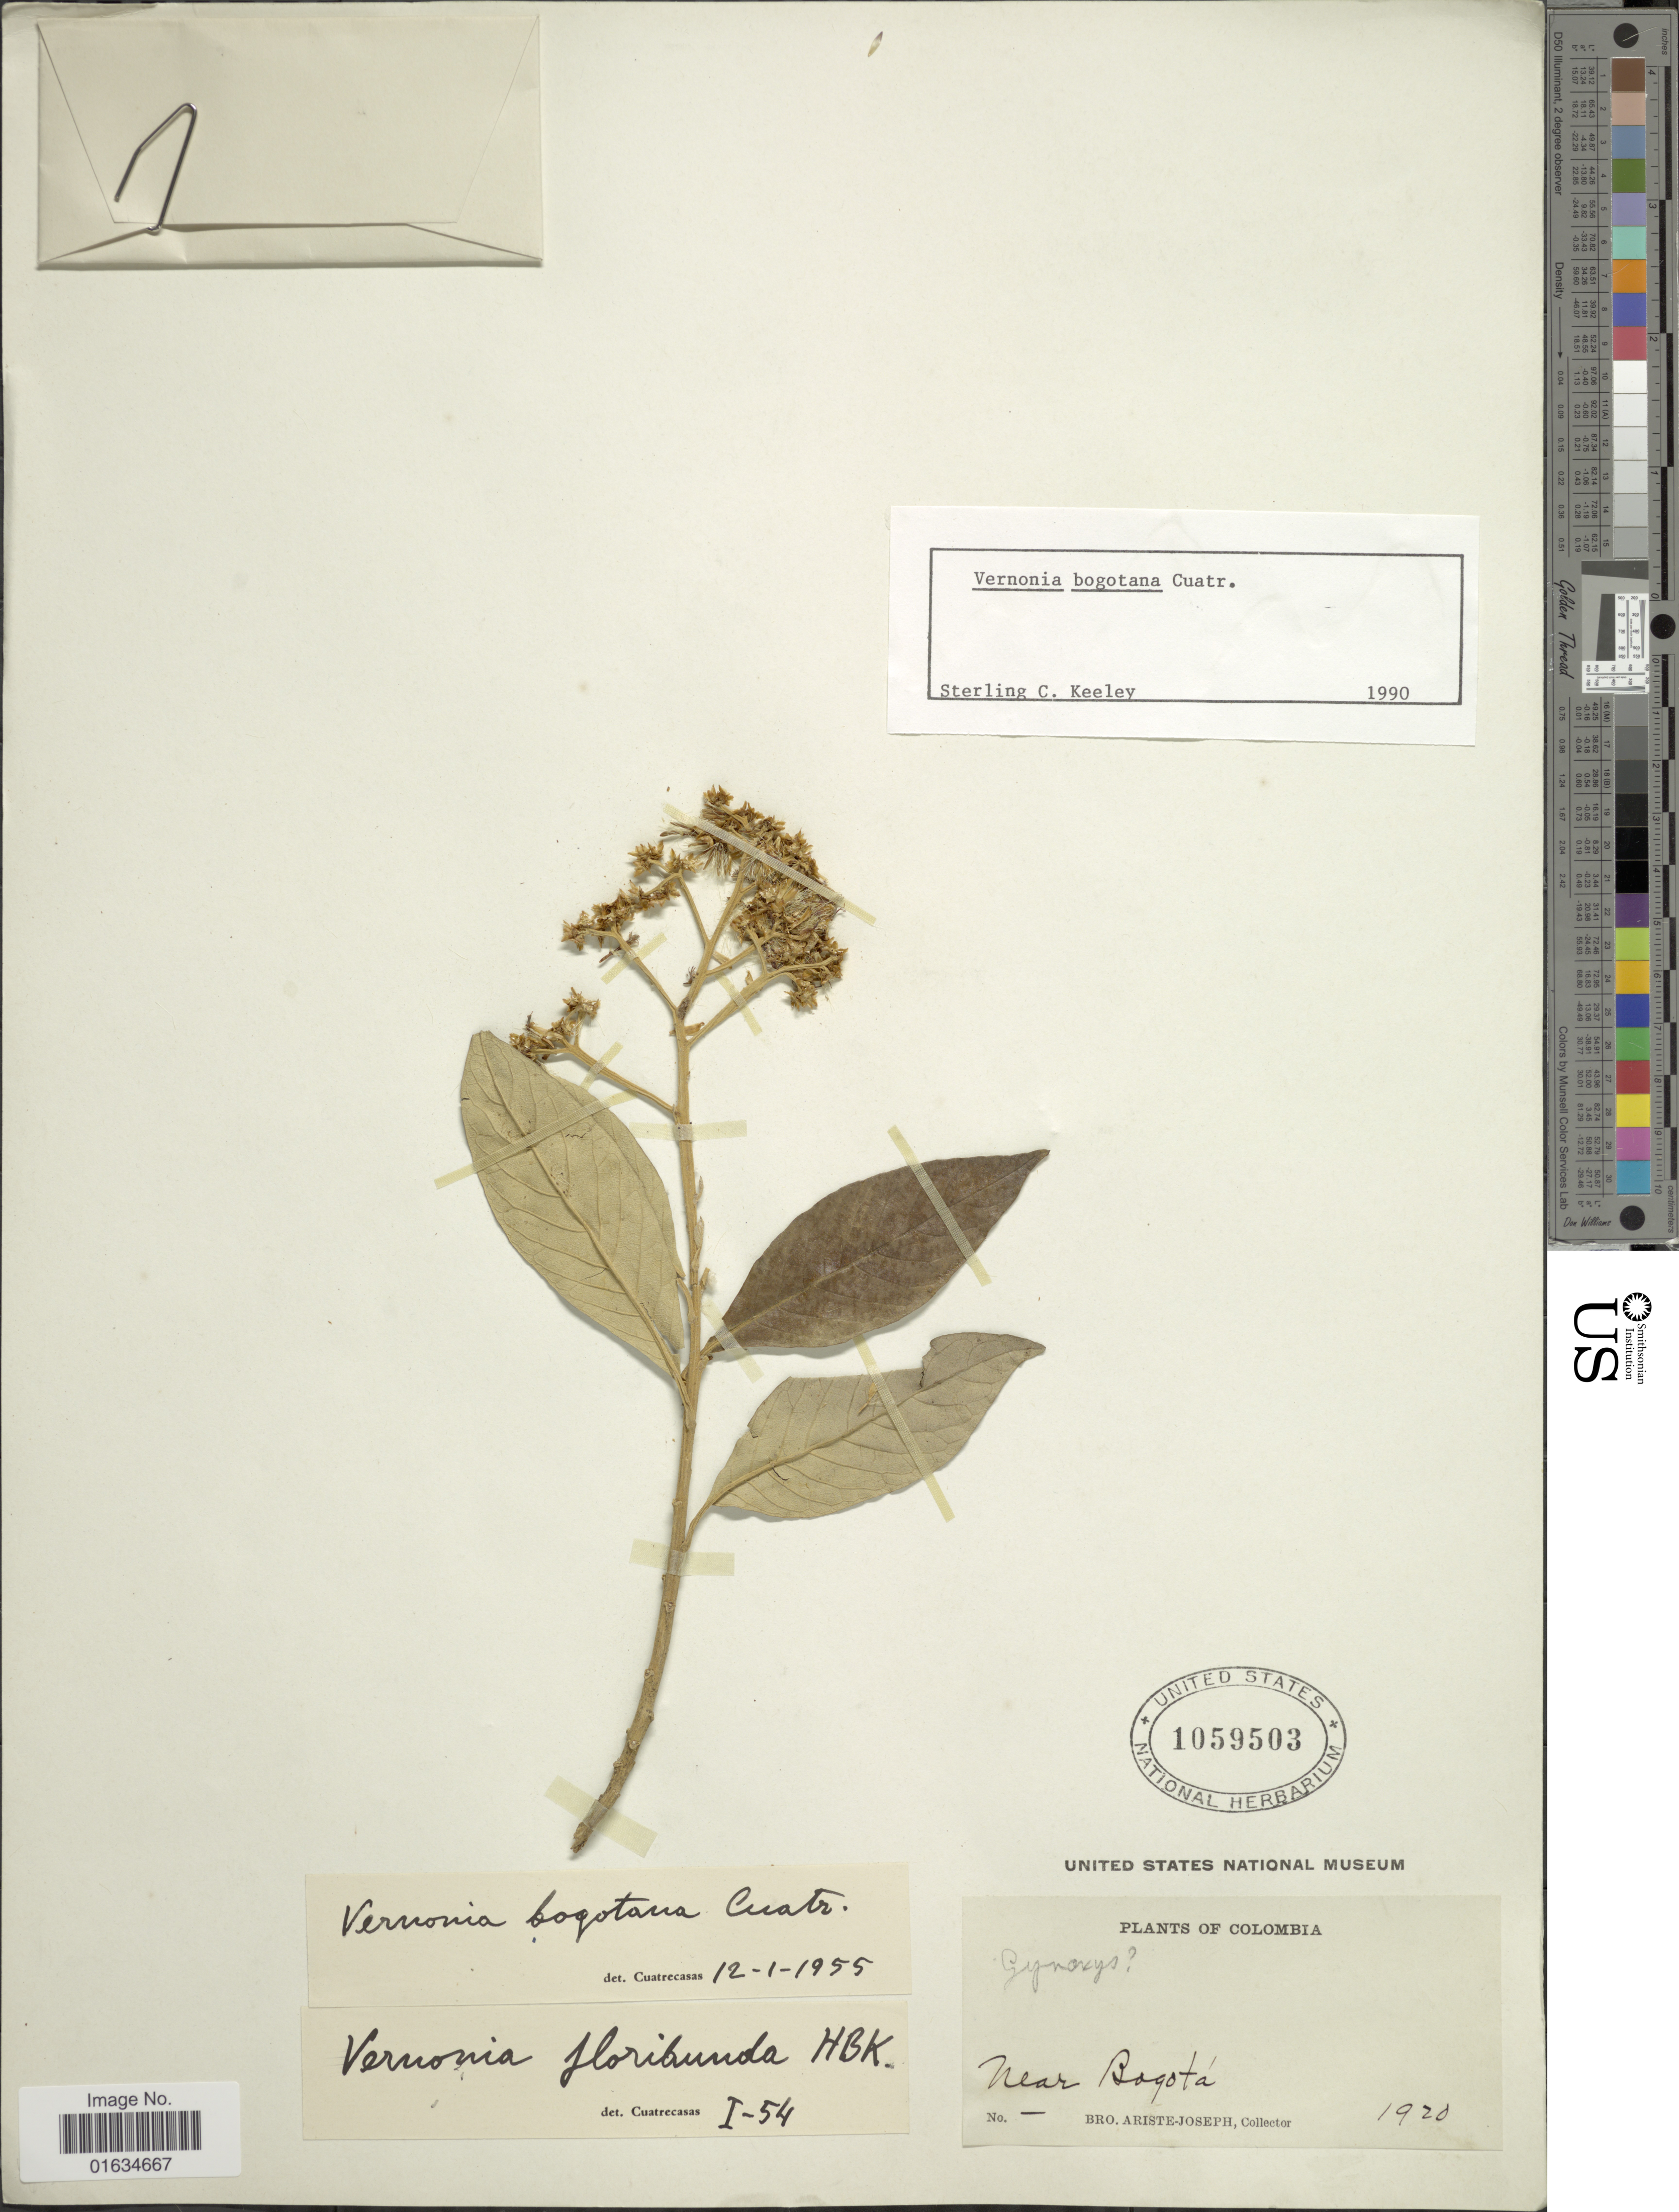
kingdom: Plantae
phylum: Tracheophyta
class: Magnoliopsida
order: Asterales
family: Asteraceae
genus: Critoniopsis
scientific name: Critoniopsis bogotana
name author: (Cuatrec.) H. Rob.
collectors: Bro. Ariste-Joseph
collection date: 1920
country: Colombia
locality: Near Bogotá.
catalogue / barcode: US 1059503